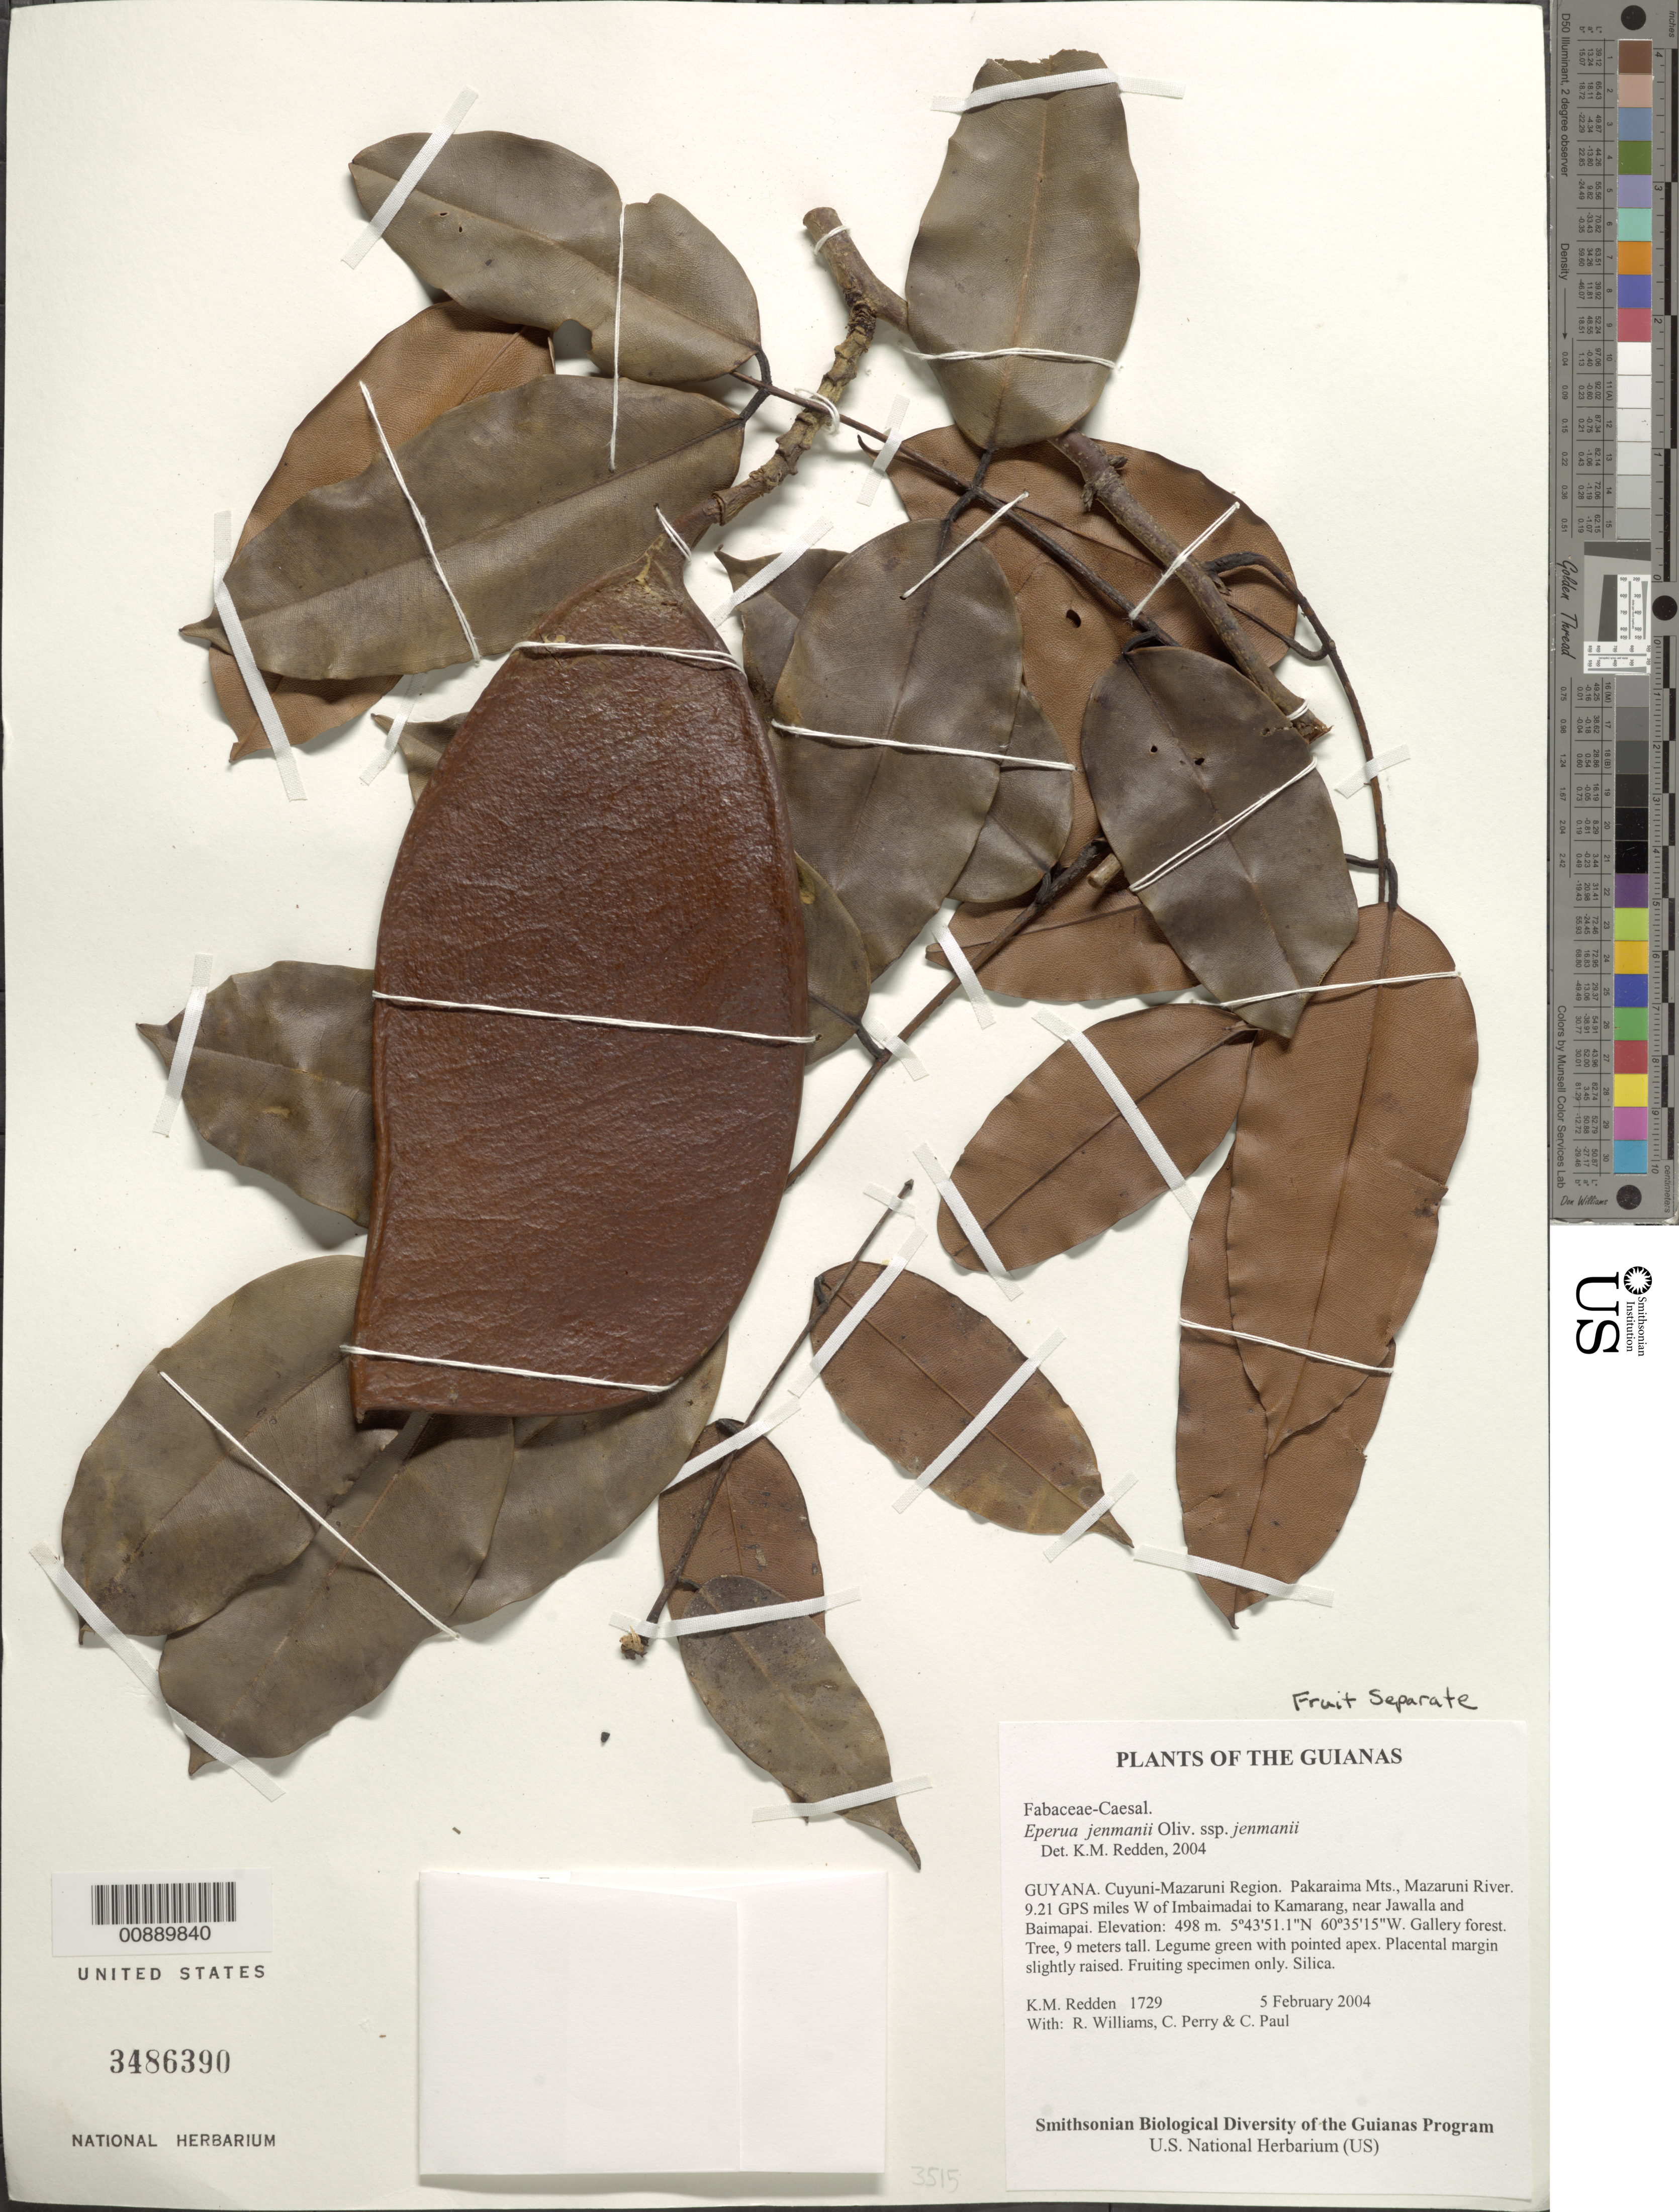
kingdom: Plantae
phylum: Tracheophyta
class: Magnoliopsida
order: Fabales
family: Fabaceae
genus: Eperua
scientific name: Eperua jenmanii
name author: Oliv.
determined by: Fortes, E. A.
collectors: K. M. Redden, R. Williams, C. Perry & C. Paul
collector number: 1729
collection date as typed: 5 February 2004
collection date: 2004-02-05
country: Guyana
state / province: Cuyuni-Mazaruni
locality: Pakaraima Mts., Mazaruni River. 9.21 GPS miles W of Imbaimadai to Kamarang, near Jawalla and Baimapai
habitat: Gallery forest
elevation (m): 498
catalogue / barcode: US 3486390